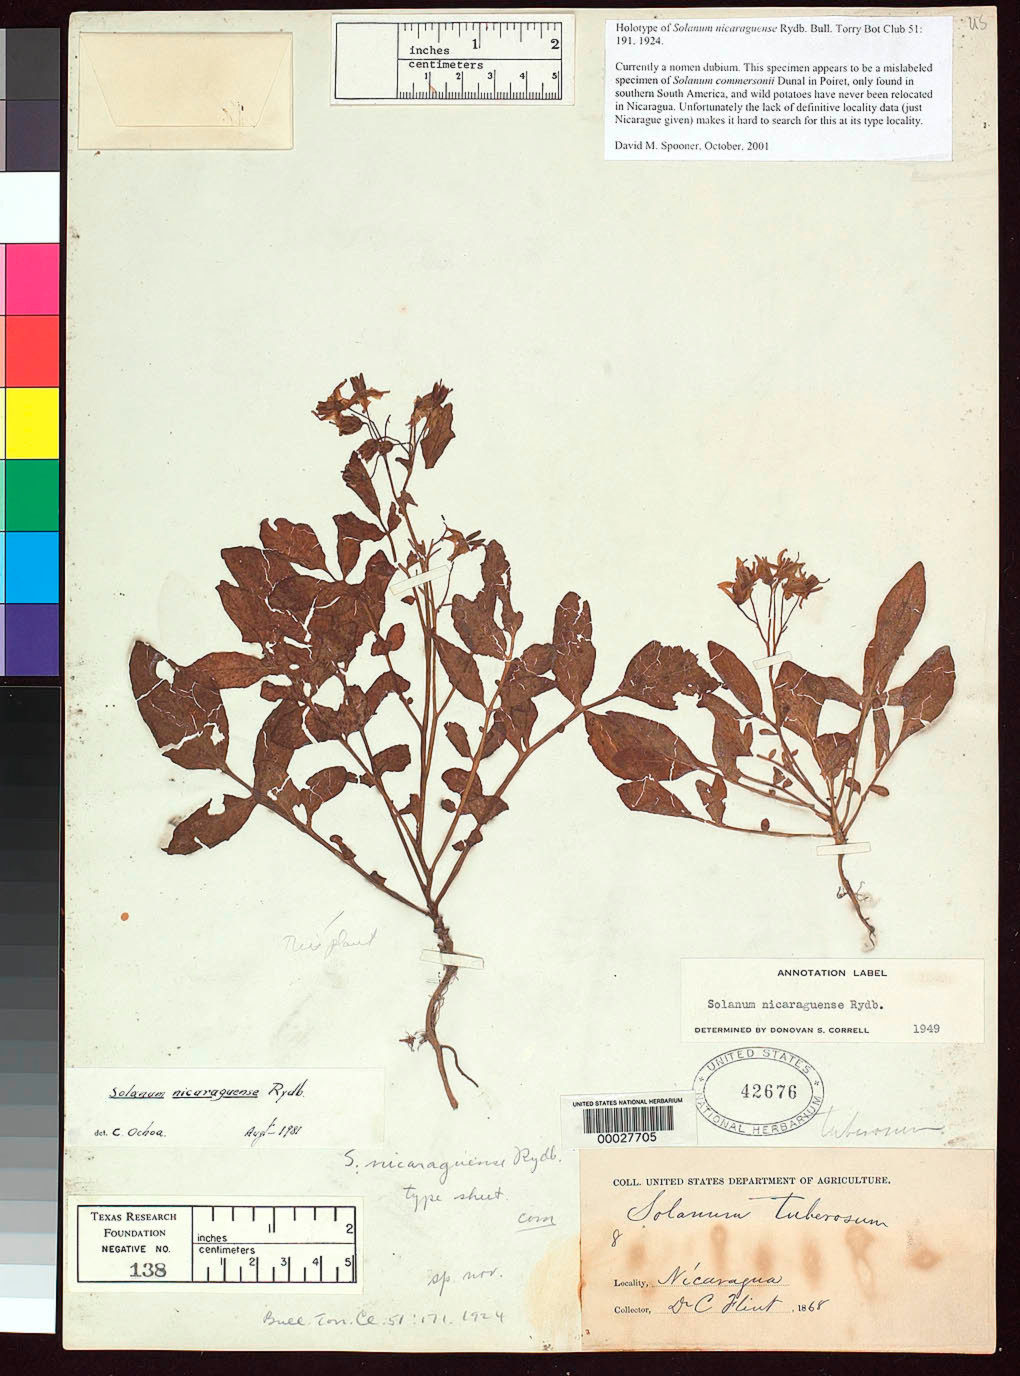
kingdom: Plantae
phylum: Tracheophyta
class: Magnoliopsida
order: Solanales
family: Solanaceae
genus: Solanum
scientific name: Solanum nicaraguense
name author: Rydb.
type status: Holotype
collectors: C. Flint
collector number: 8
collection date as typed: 1868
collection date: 1868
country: Nicaragua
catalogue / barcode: US 42676